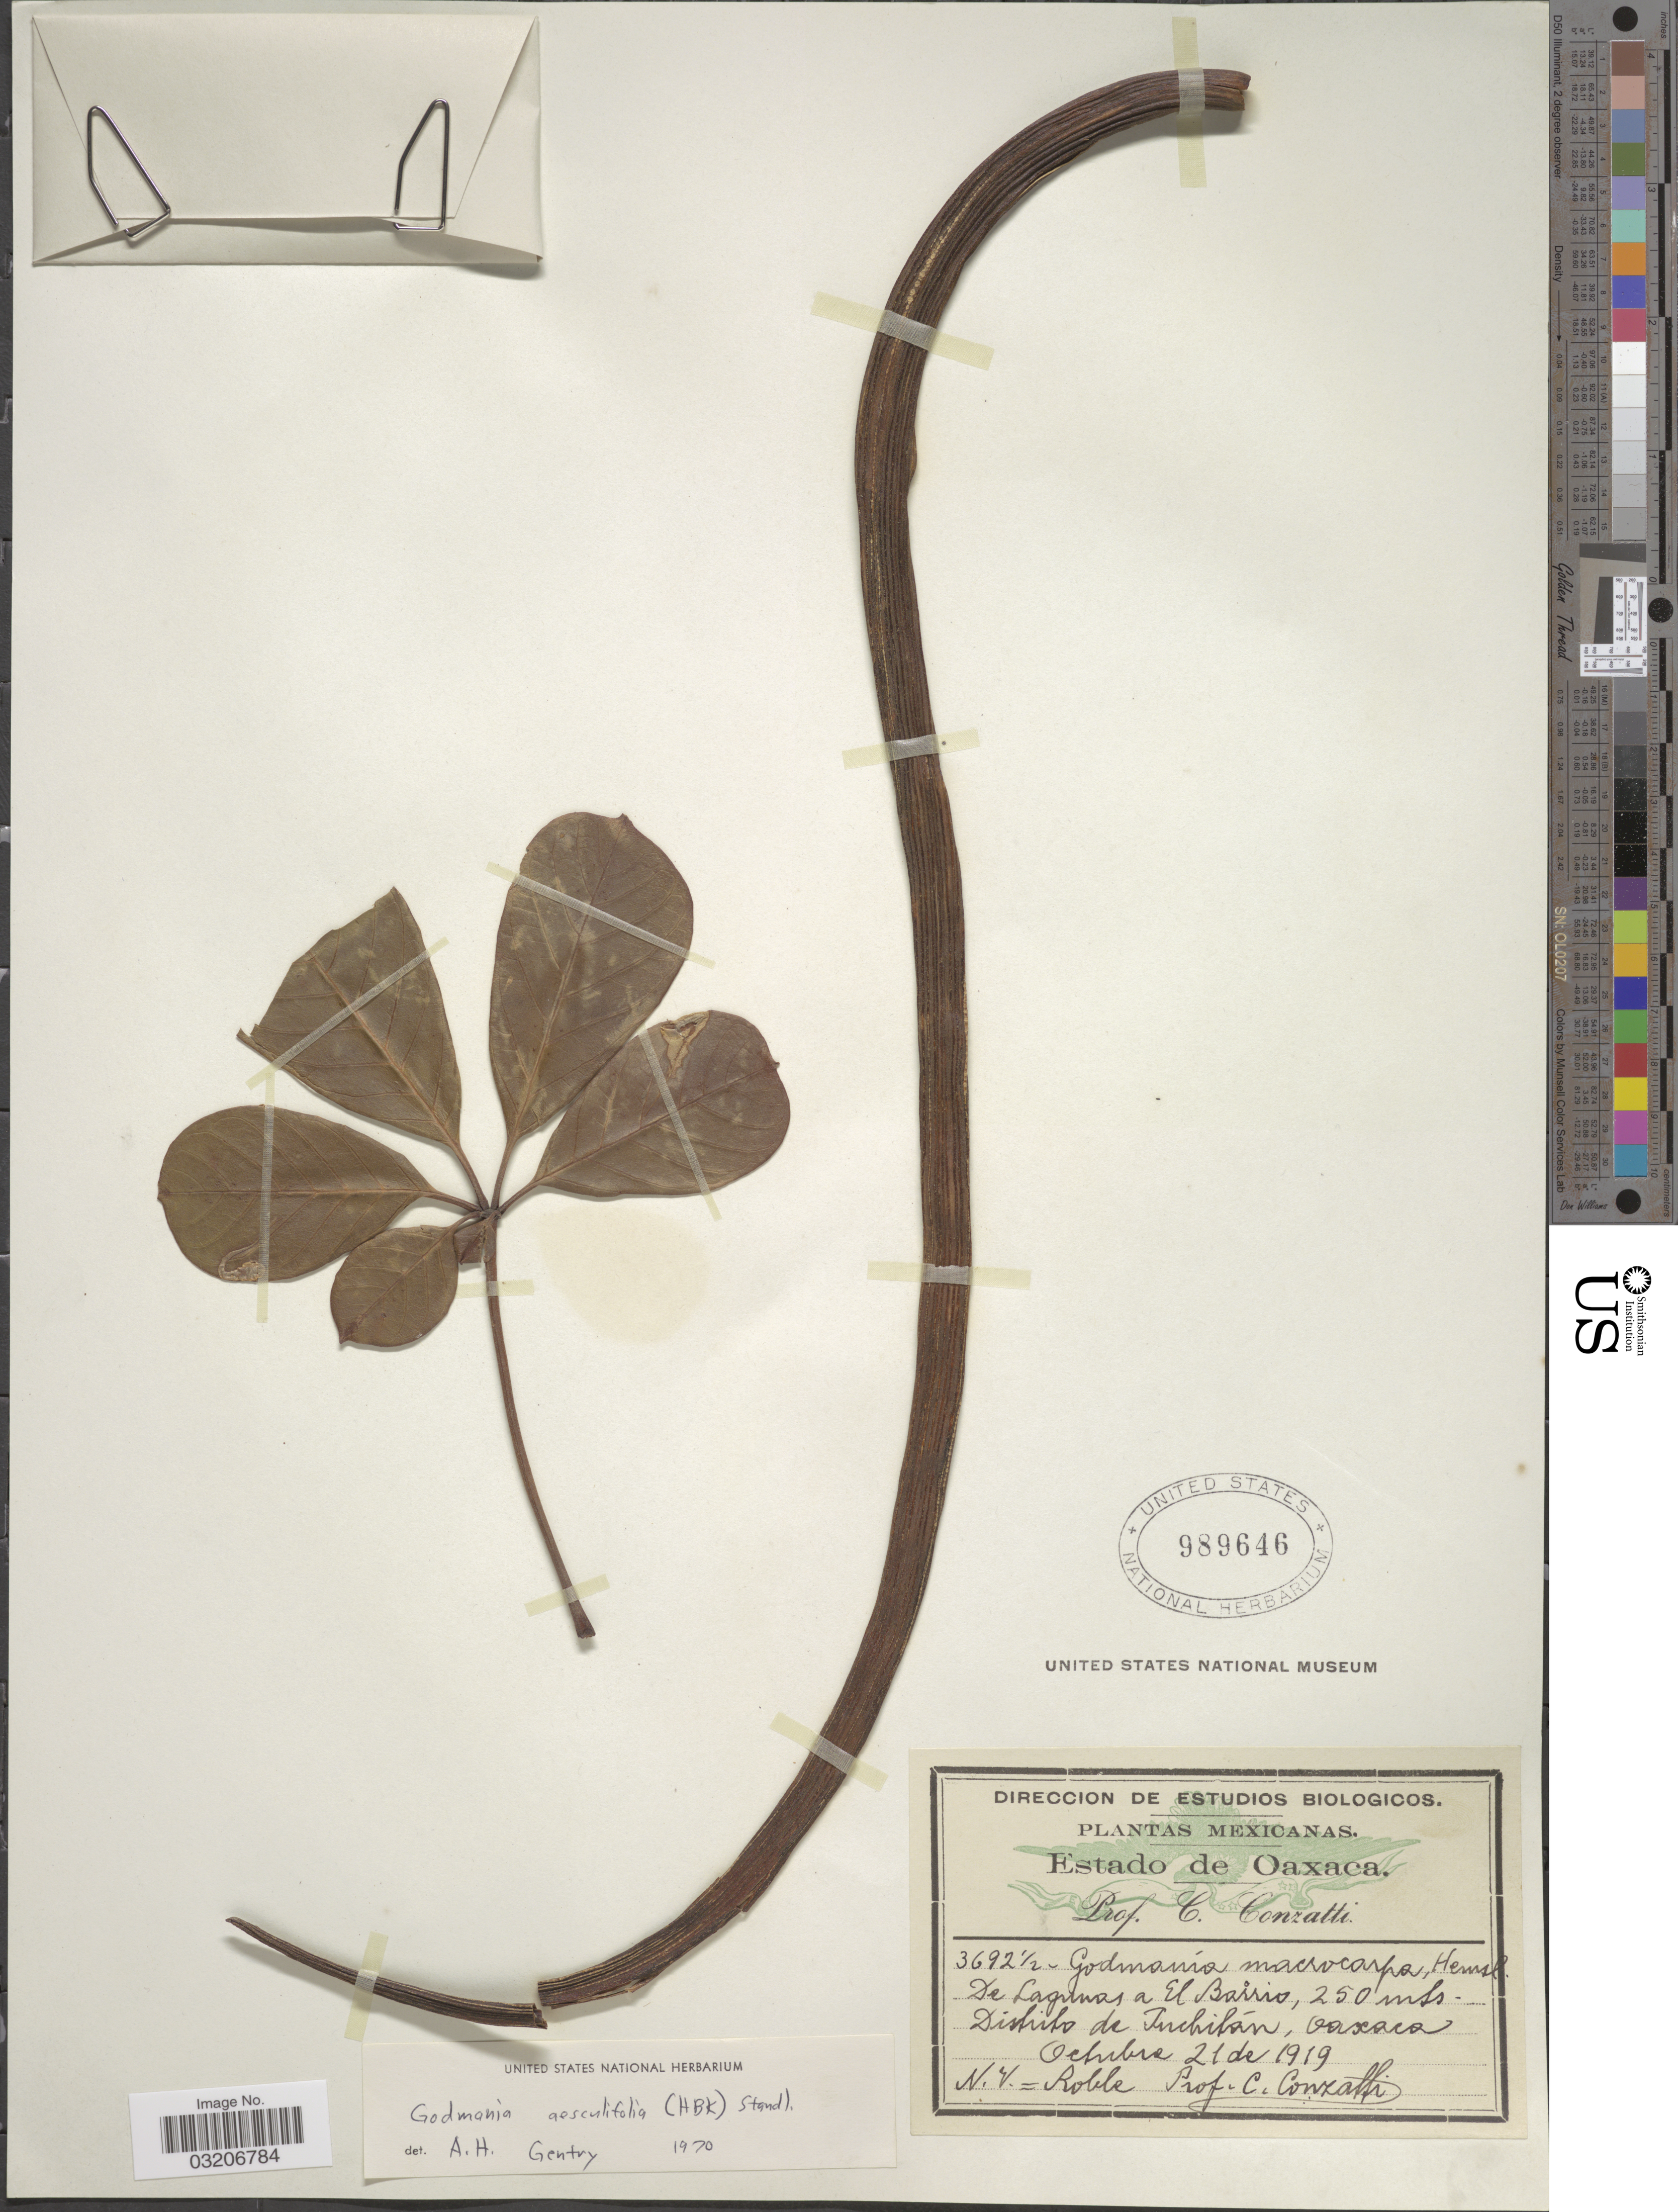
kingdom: Plantae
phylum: Tracheophyta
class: Magnoliopsida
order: Lamiales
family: Bignoniaceae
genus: Godmania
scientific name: Godmania aesculifolia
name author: Standl.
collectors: C. Conzatti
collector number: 3692½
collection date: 1919-10-21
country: Mexico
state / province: Oaxaca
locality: De Lagunas a El Barrio, Distrito de Juchitán.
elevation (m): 250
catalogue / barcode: US 989646